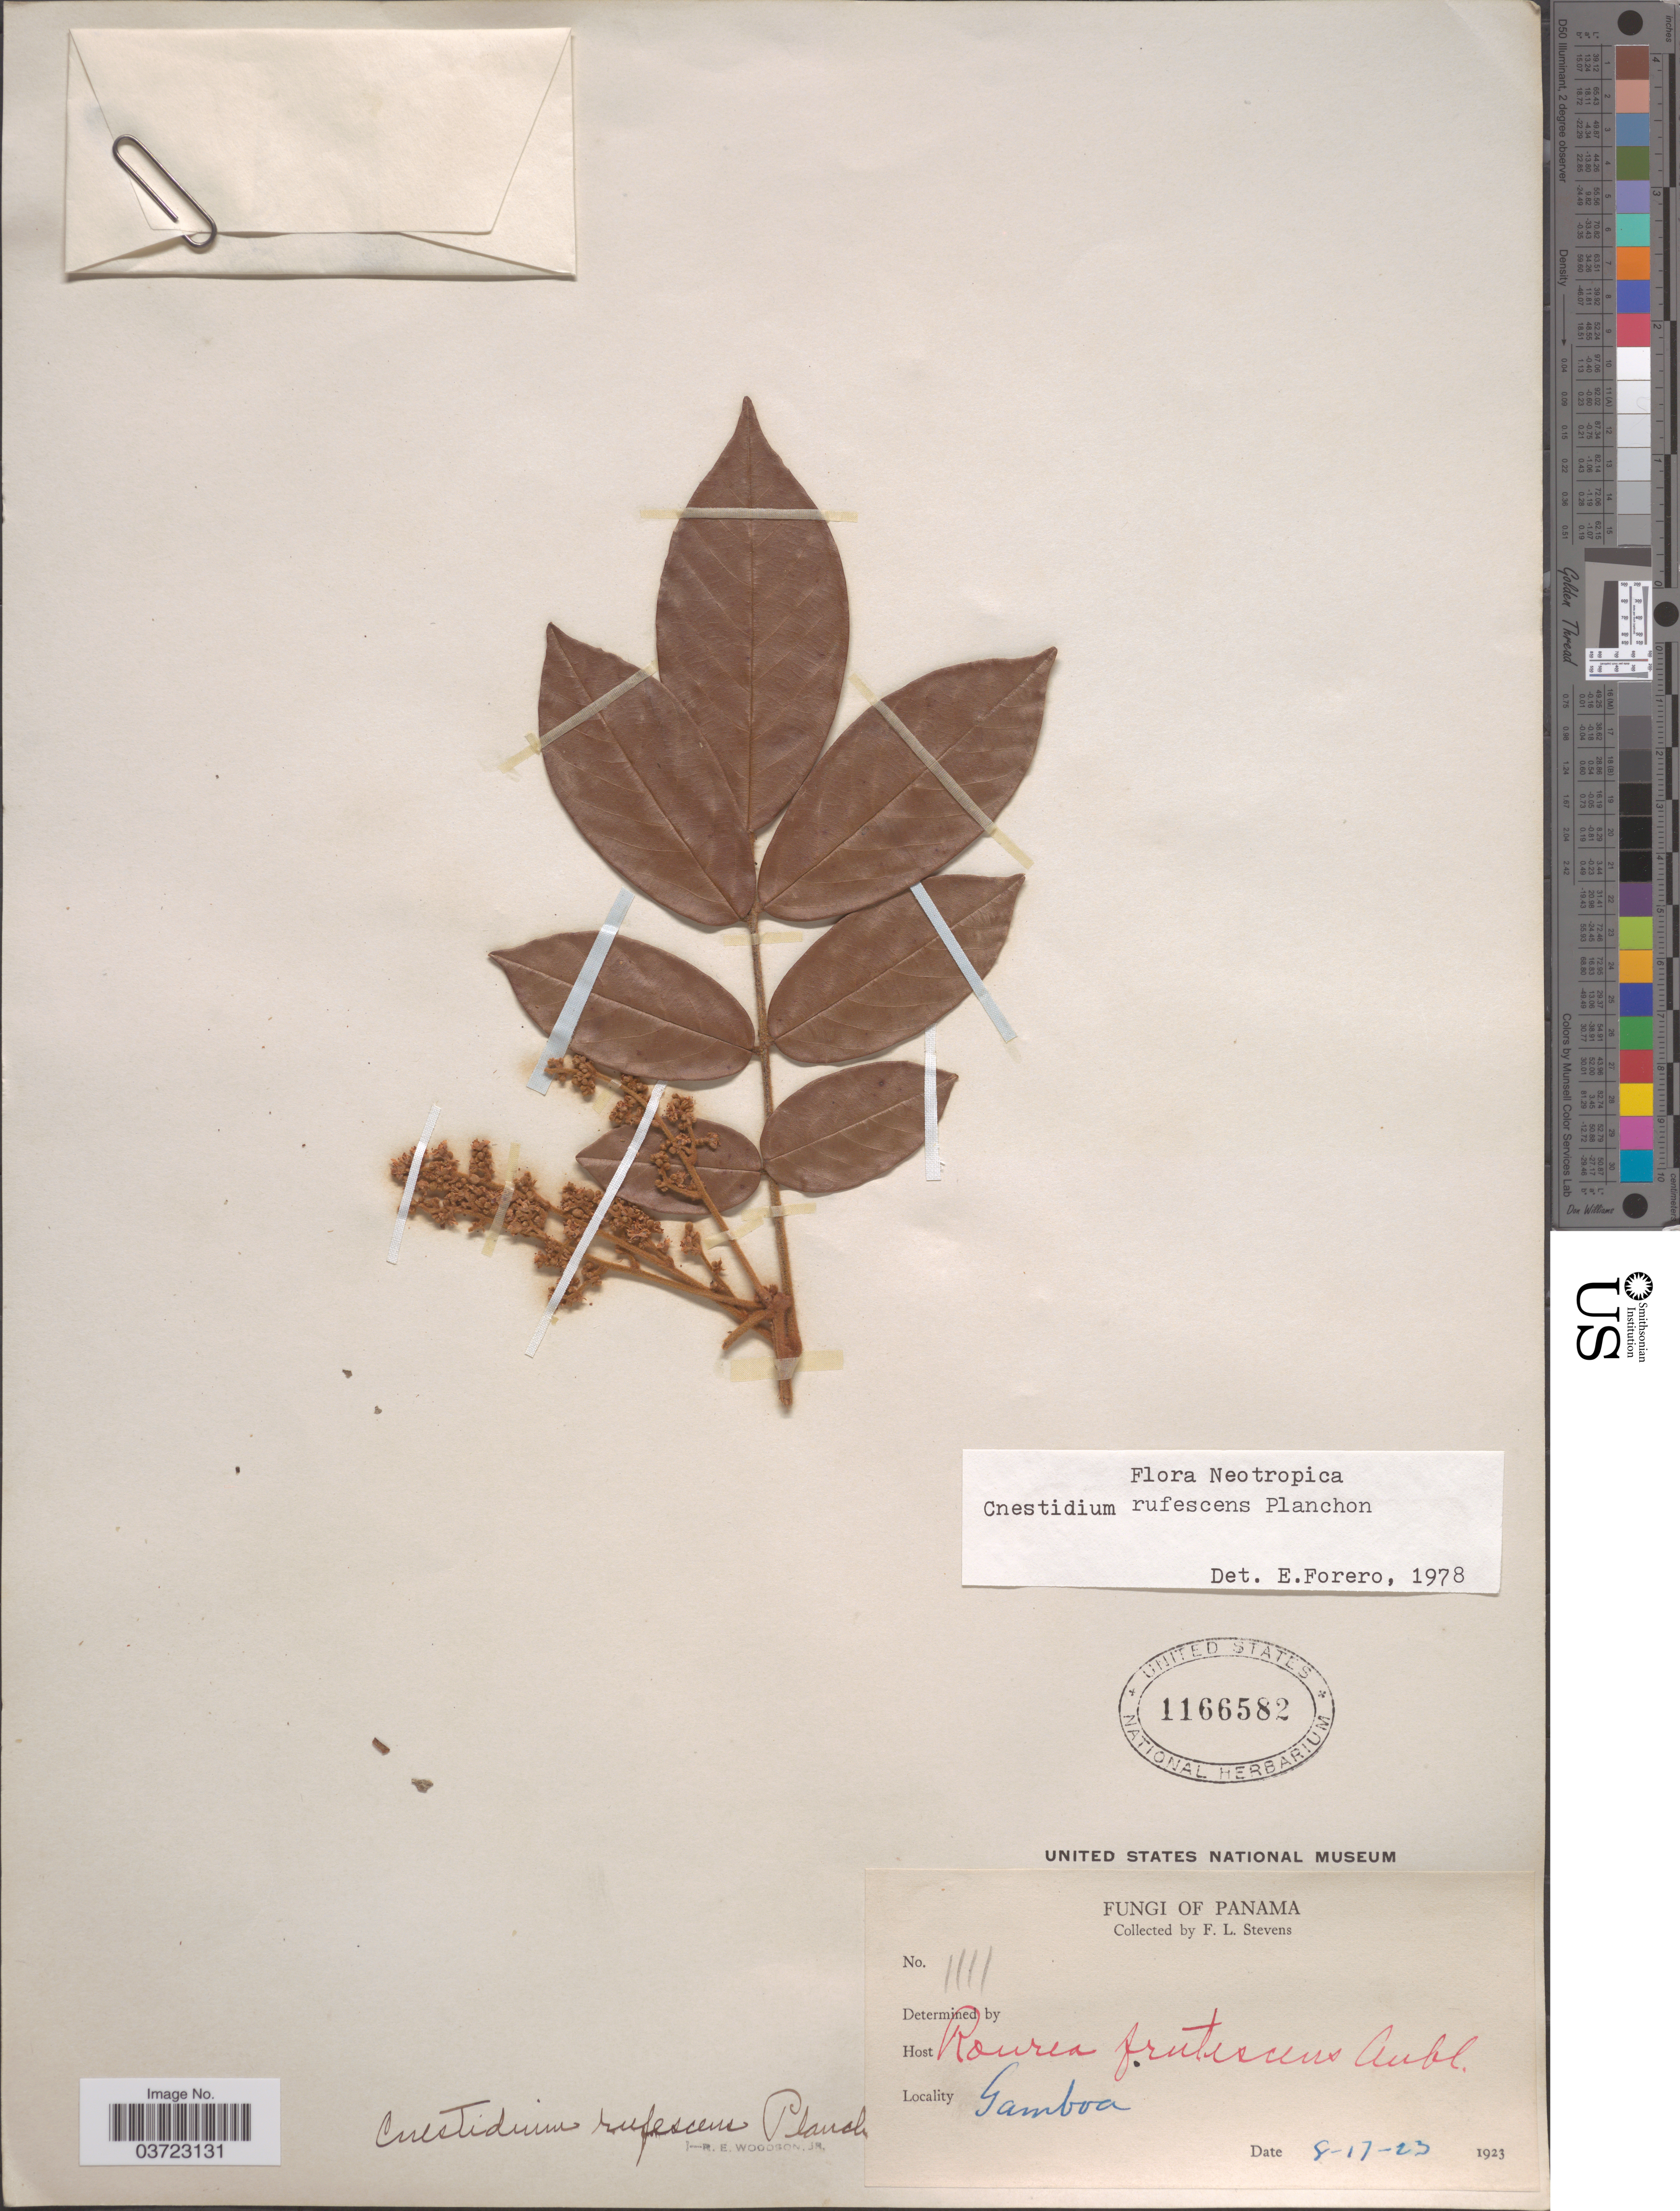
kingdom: Plantae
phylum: Tracheophyta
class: Magnoliopsida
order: Oxalidales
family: Connaraceae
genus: Cnestidium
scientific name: Cnestidium rufescens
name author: Planch.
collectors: F. L. Stevens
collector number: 1111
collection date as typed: Transcribed d/m/y: 17/8/23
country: Panama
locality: Gamboa.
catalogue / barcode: US 1166582